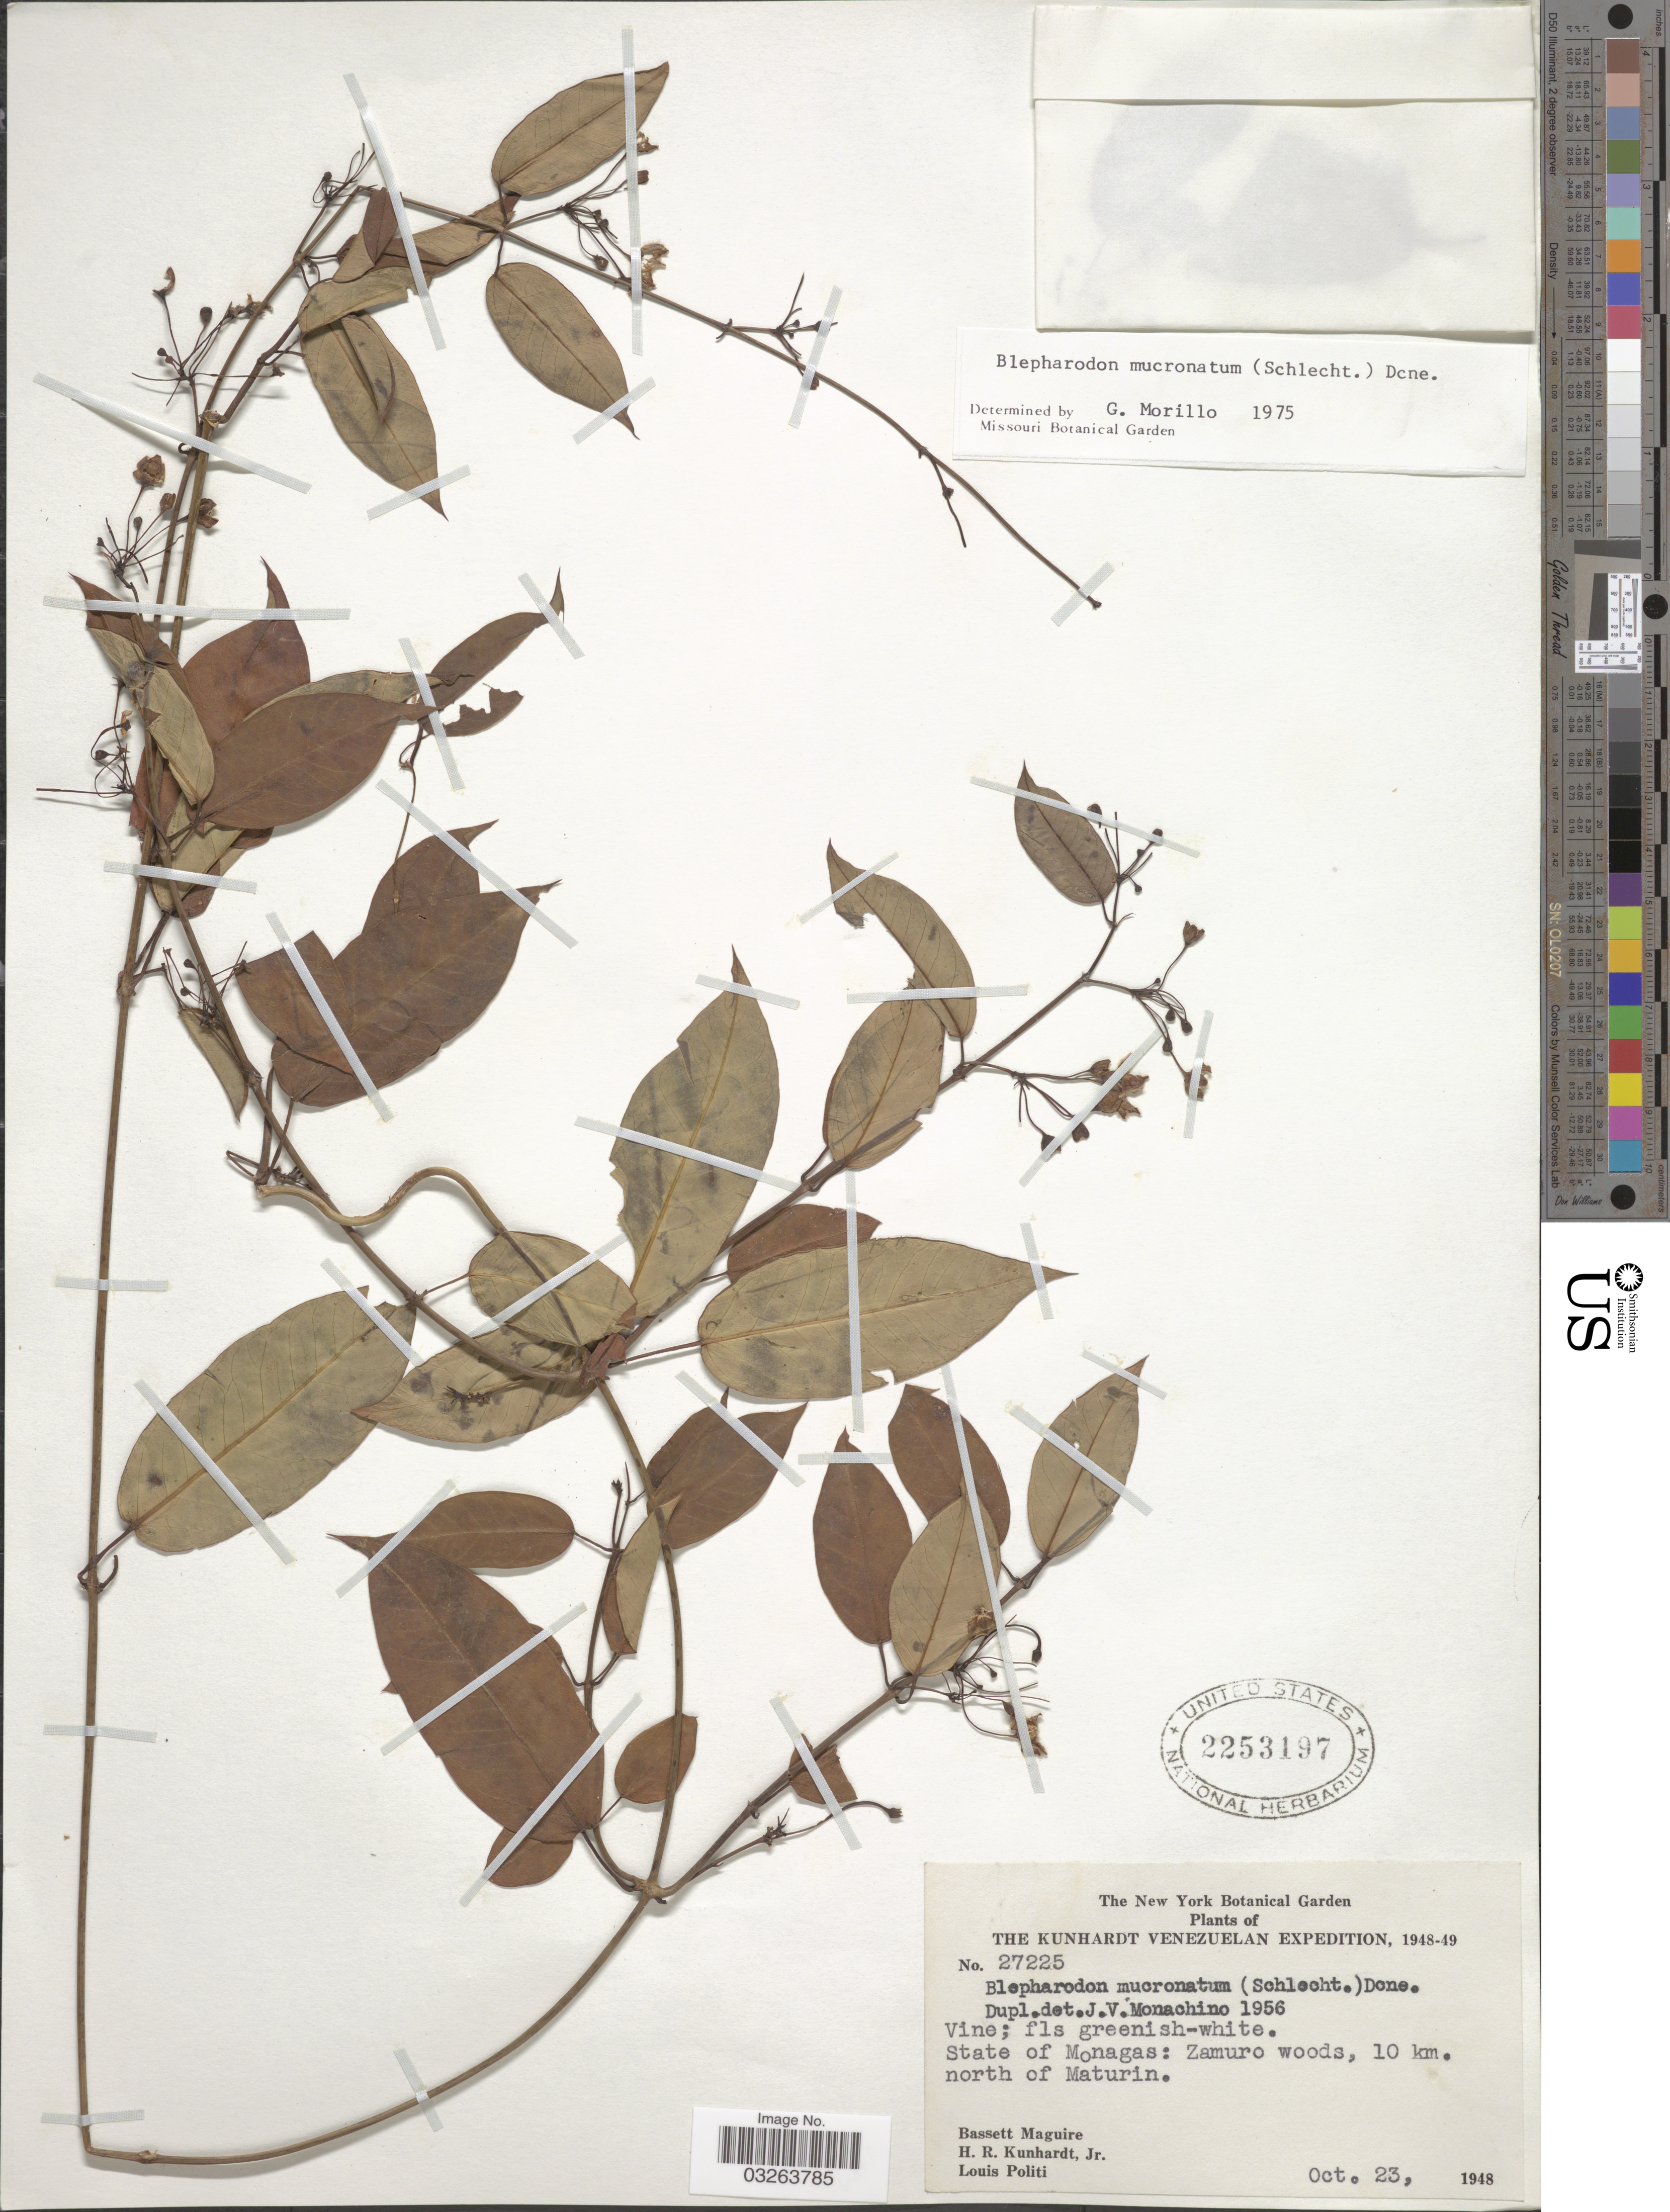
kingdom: Plantae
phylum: Tracheophyta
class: Magnoliopsida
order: Gentianales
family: Apocynaceae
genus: Blepharodon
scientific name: Blepharodon mucronatum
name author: (Schltdl.) Decne.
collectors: B. Maguire, H. Kunhardt & L. Politi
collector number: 27225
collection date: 1948-10-23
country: Venezuela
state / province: Monagas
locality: Zamuro woods, 10 km. north of Maturin.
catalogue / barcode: US 2253197